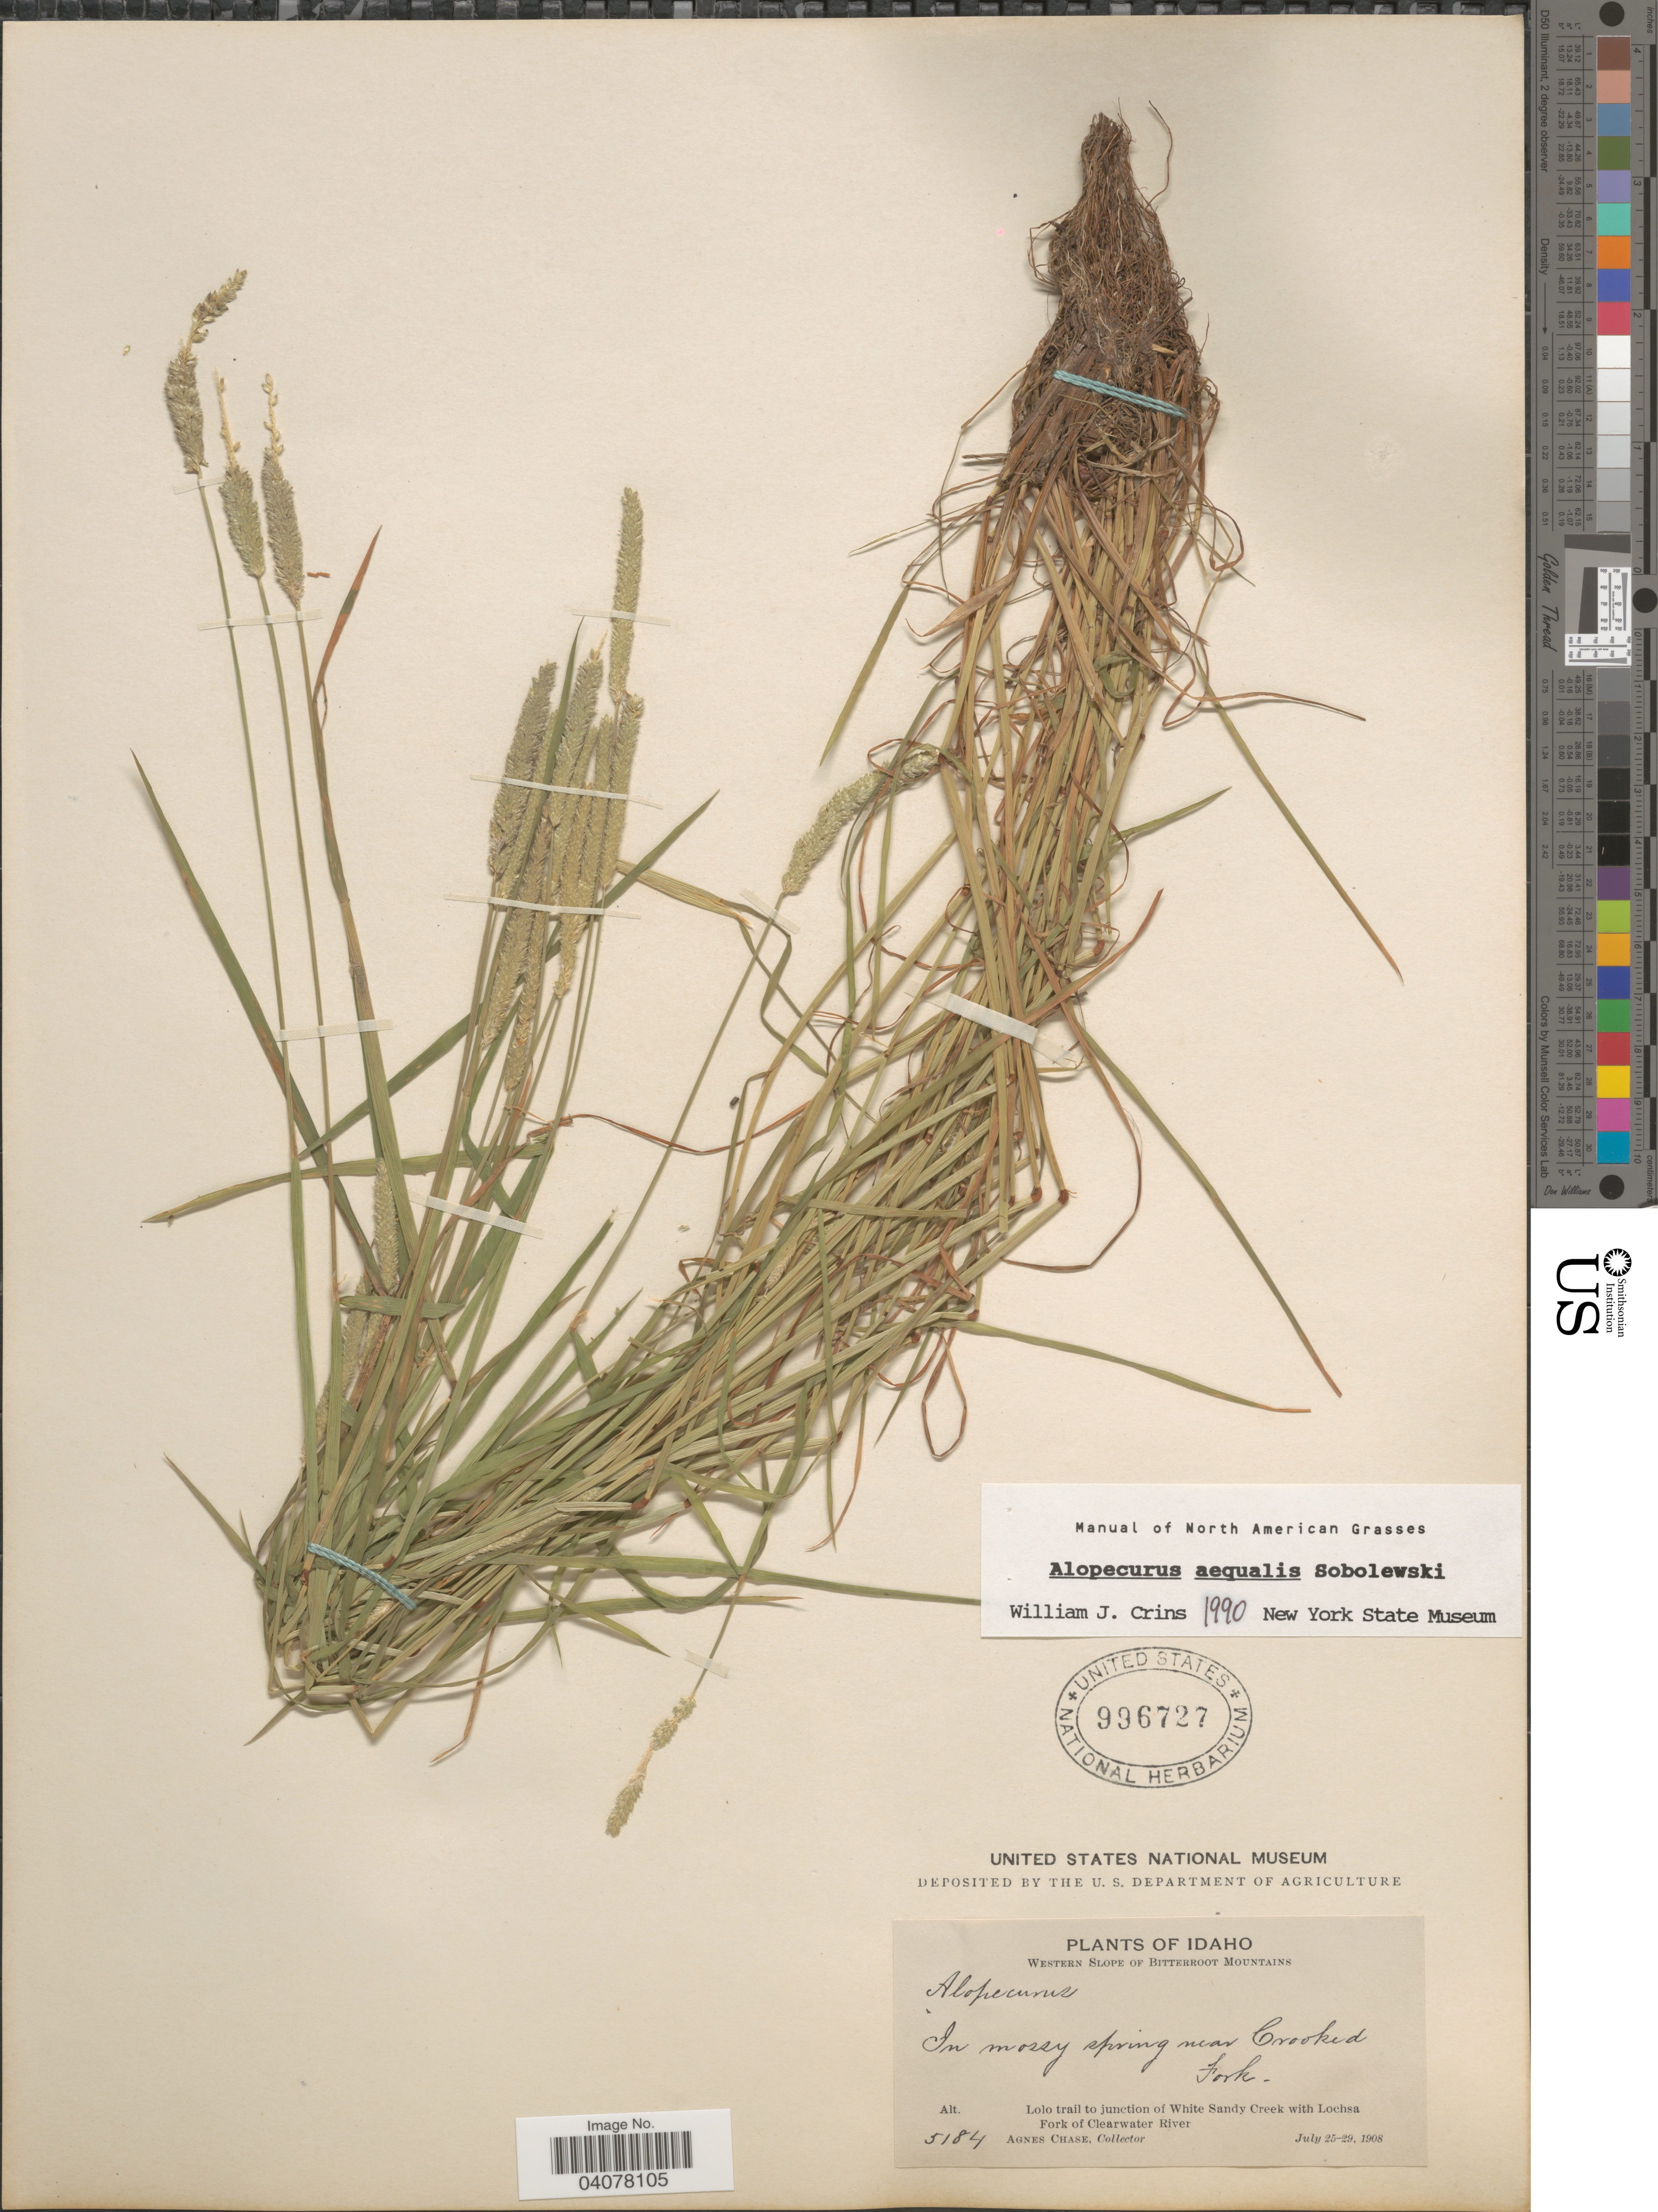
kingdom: Plantae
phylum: Tracheophyta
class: Liliopsida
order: Poales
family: Poaceae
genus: Alopecurus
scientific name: Alopecurus aequalis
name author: Sobol.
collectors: A. Chase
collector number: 5184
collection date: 1908-07-25/1908-07-29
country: United States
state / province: Idaho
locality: Western Slope of Bitterroot Mountains. In mossy spring near Crooked Fork. Lolo trail to junction of White Sandy Creek with Lochsa Fork of Clearwater River.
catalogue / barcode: US 996727